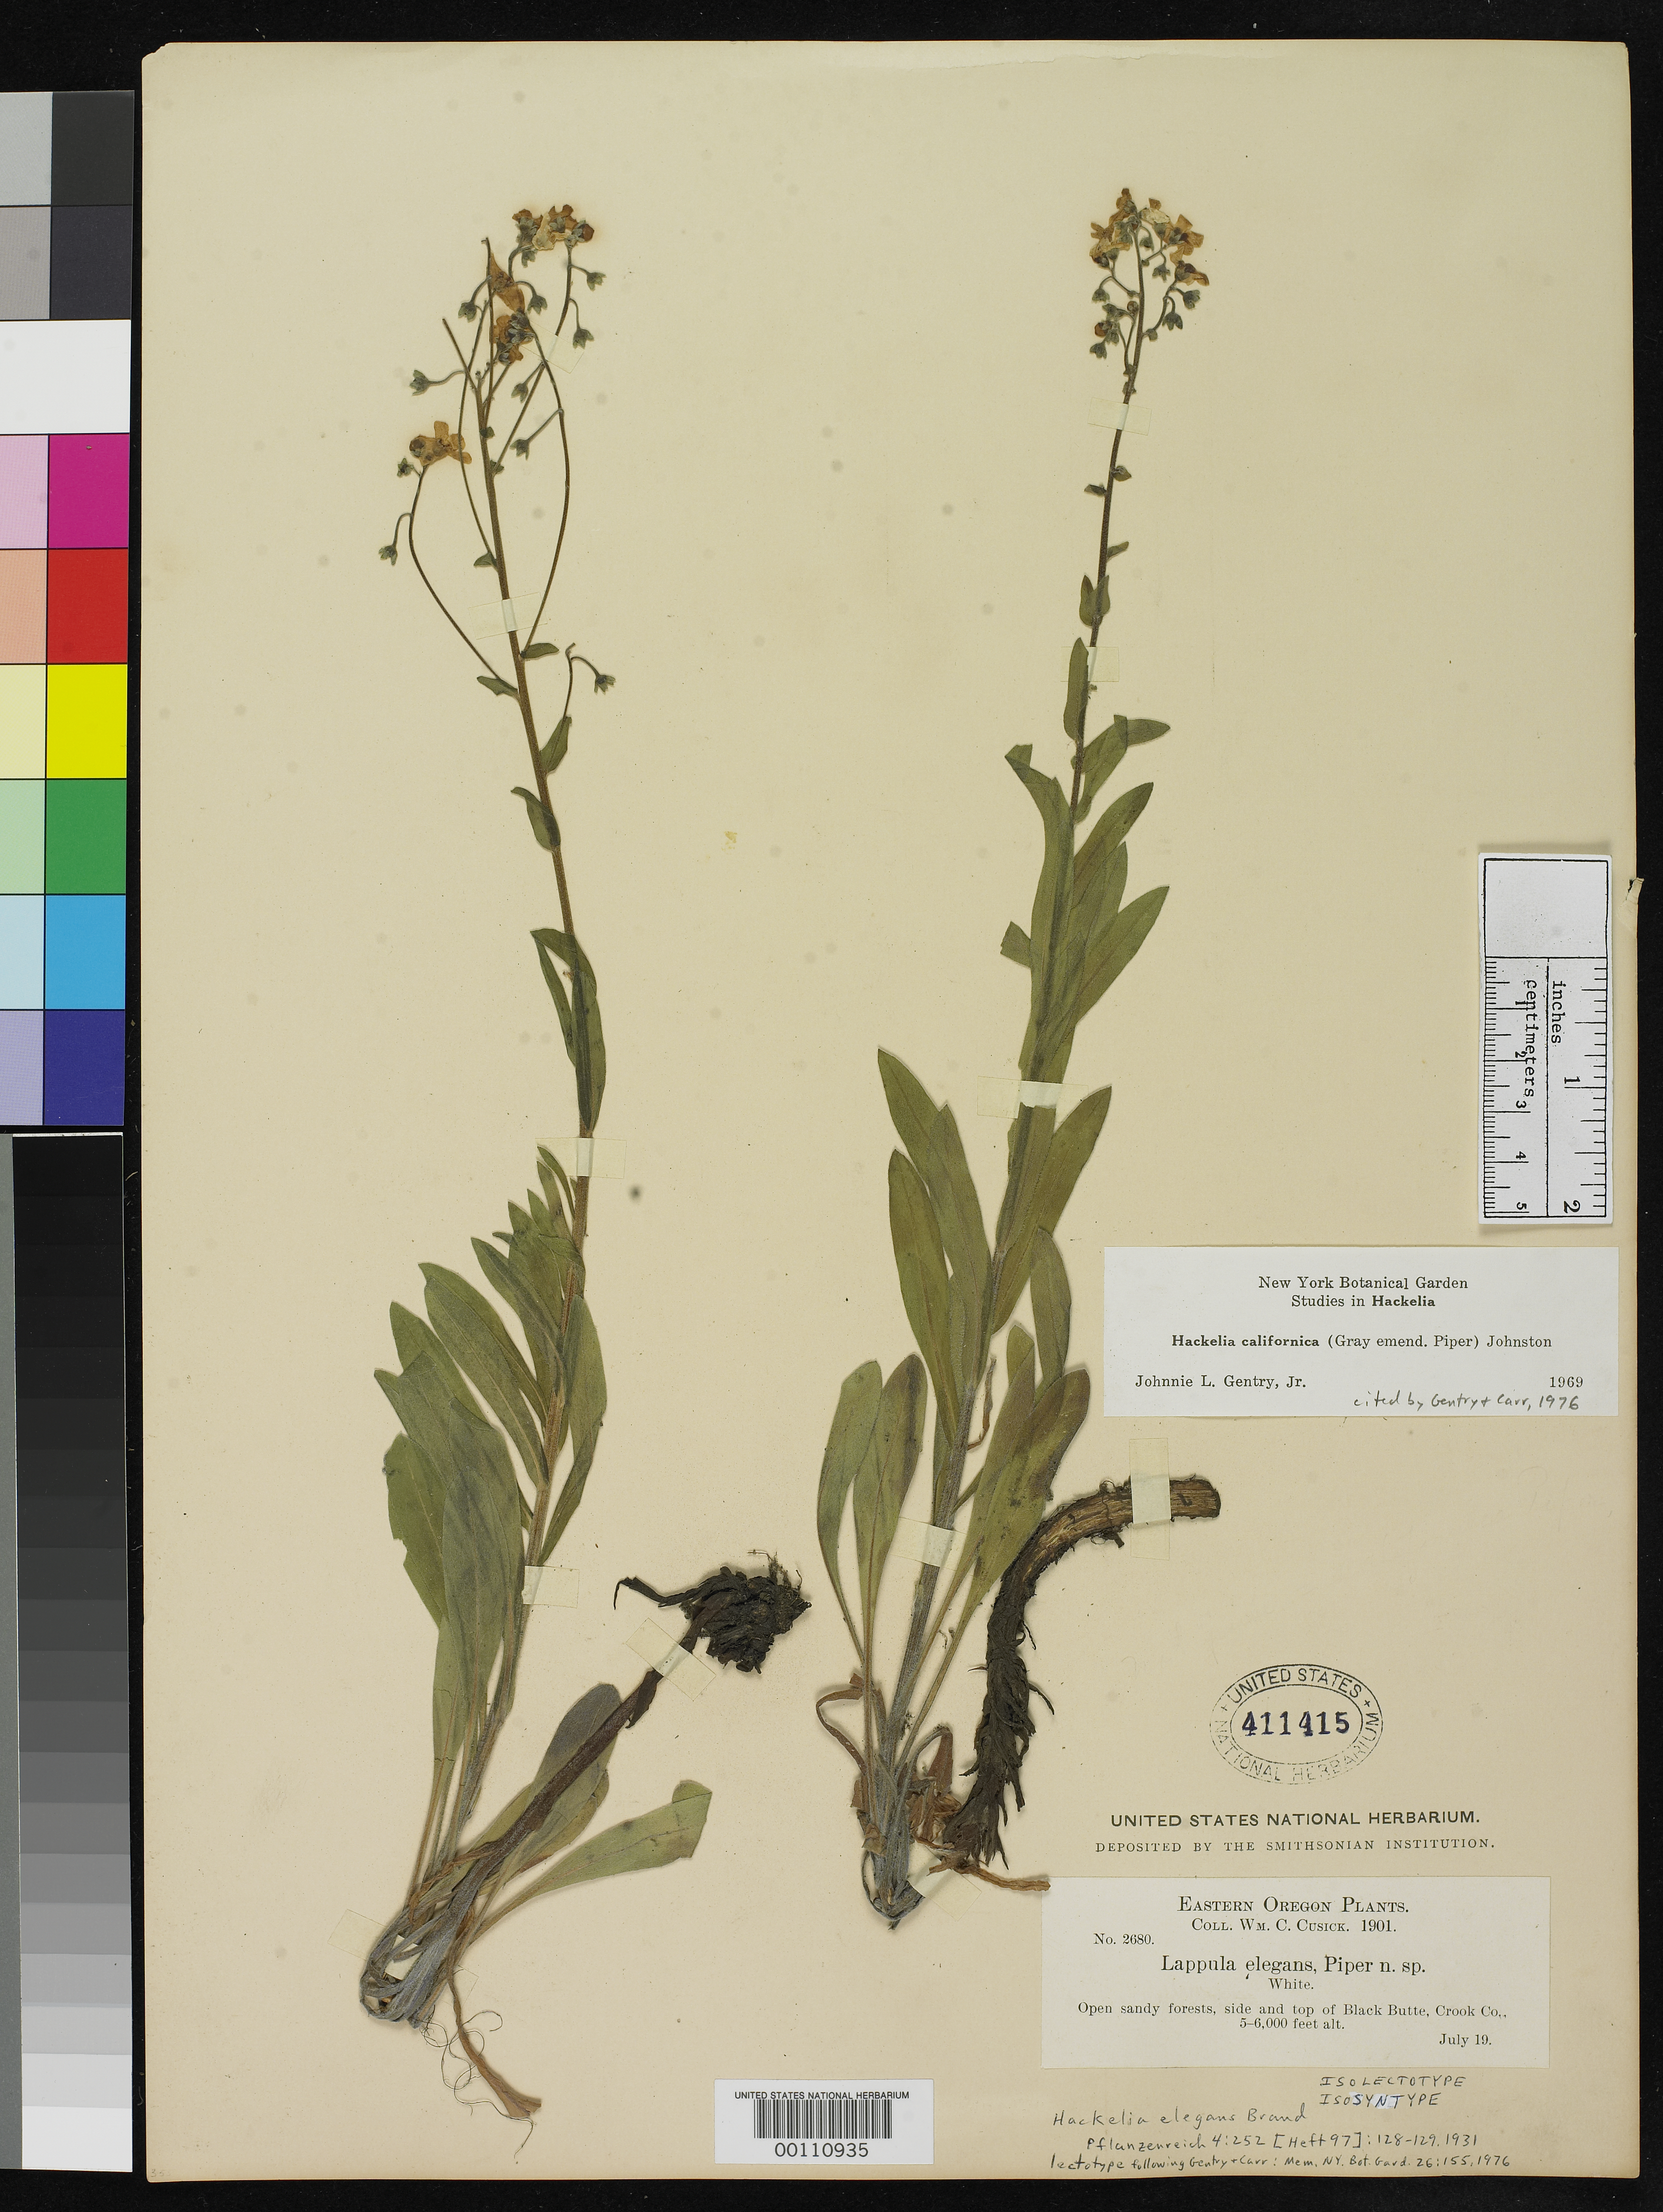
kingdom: Plantae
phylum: Tracheophyta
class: Magnoliopsida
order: Boraginales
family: Boraginaceae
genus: Hackelia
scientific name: Hackelia elegans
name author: Brand in Engl.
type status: Isosyntype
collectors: W. C. Cusick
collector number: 2680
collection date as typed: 19 Jul 1901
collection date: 1901-07-19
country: United States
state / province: Oregon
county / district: Crook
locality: Side & top of Black Butte; alt. 5000-6000 Ft.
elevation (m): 1524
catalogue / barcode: US 411415